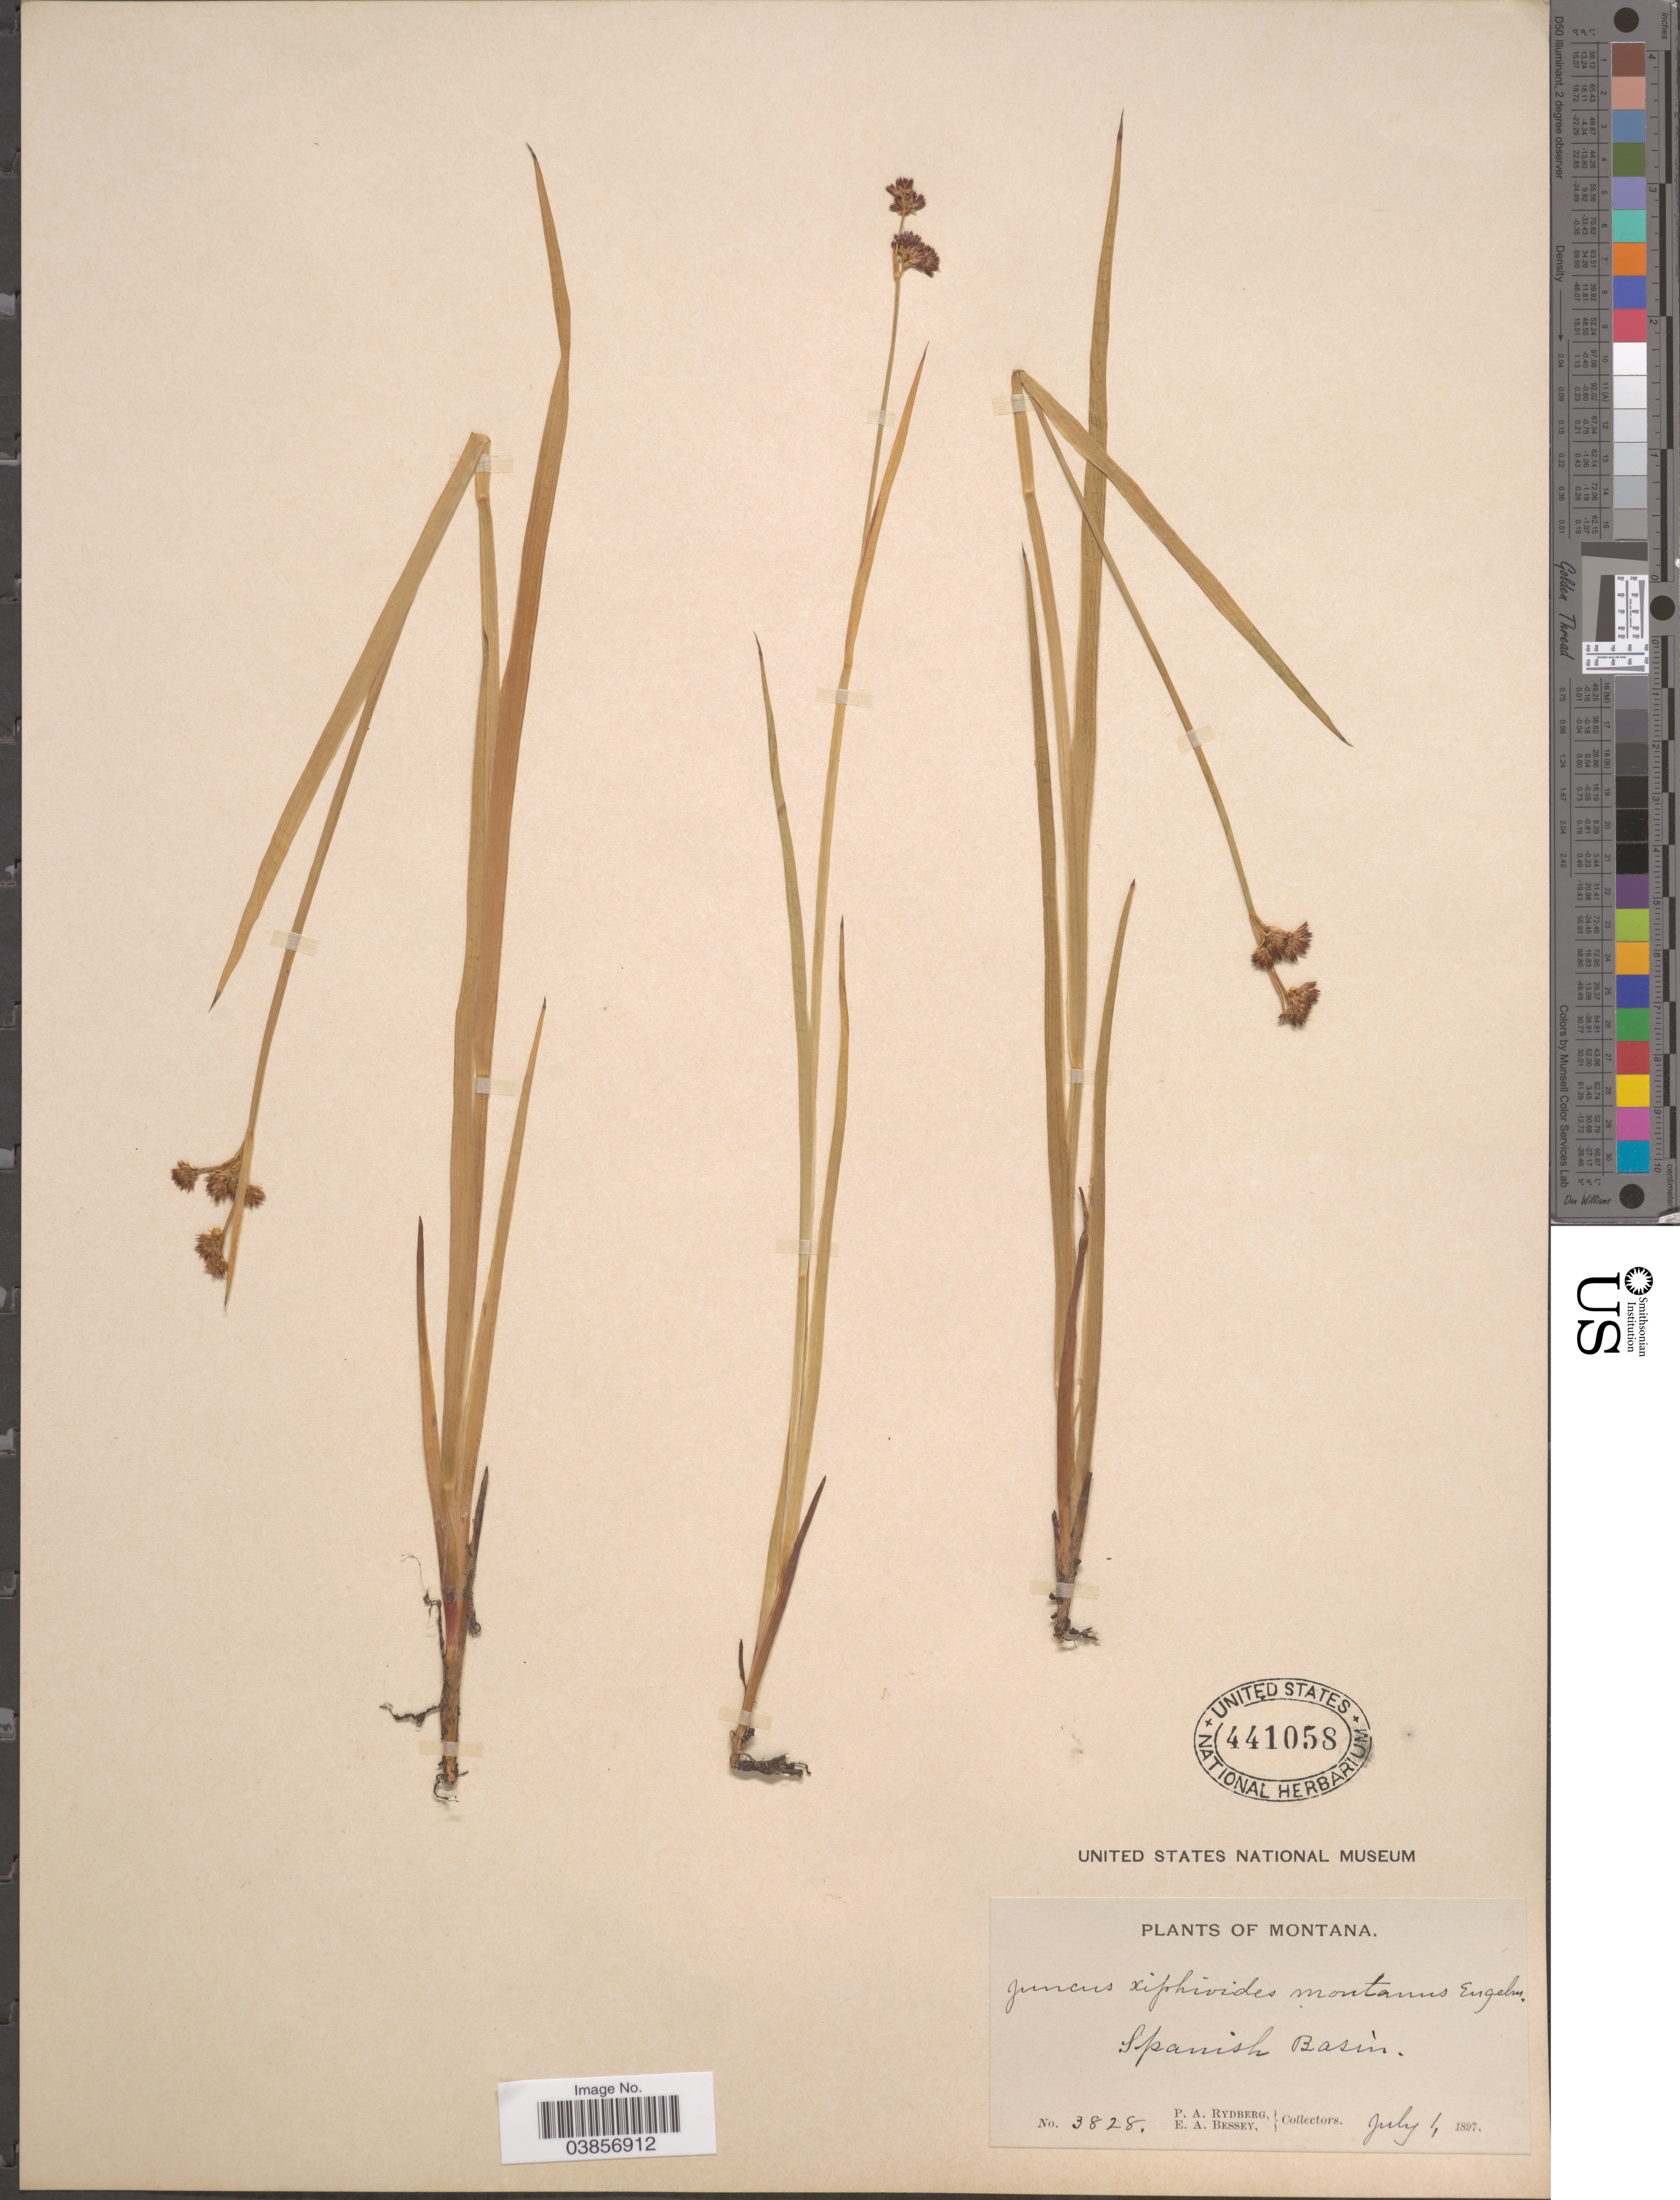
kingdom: Plantae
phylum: Tracheophyta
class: Liliopsida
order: Poales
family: Juncaceae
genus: Juncus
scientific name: Juncus saximontanus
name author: A. Nelson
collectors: P. A. Rydberg & E. A. Bessey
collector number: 3828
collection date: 1897-07-01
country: United States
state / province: Montana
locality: Spanish Basin.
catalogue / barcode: US 441058